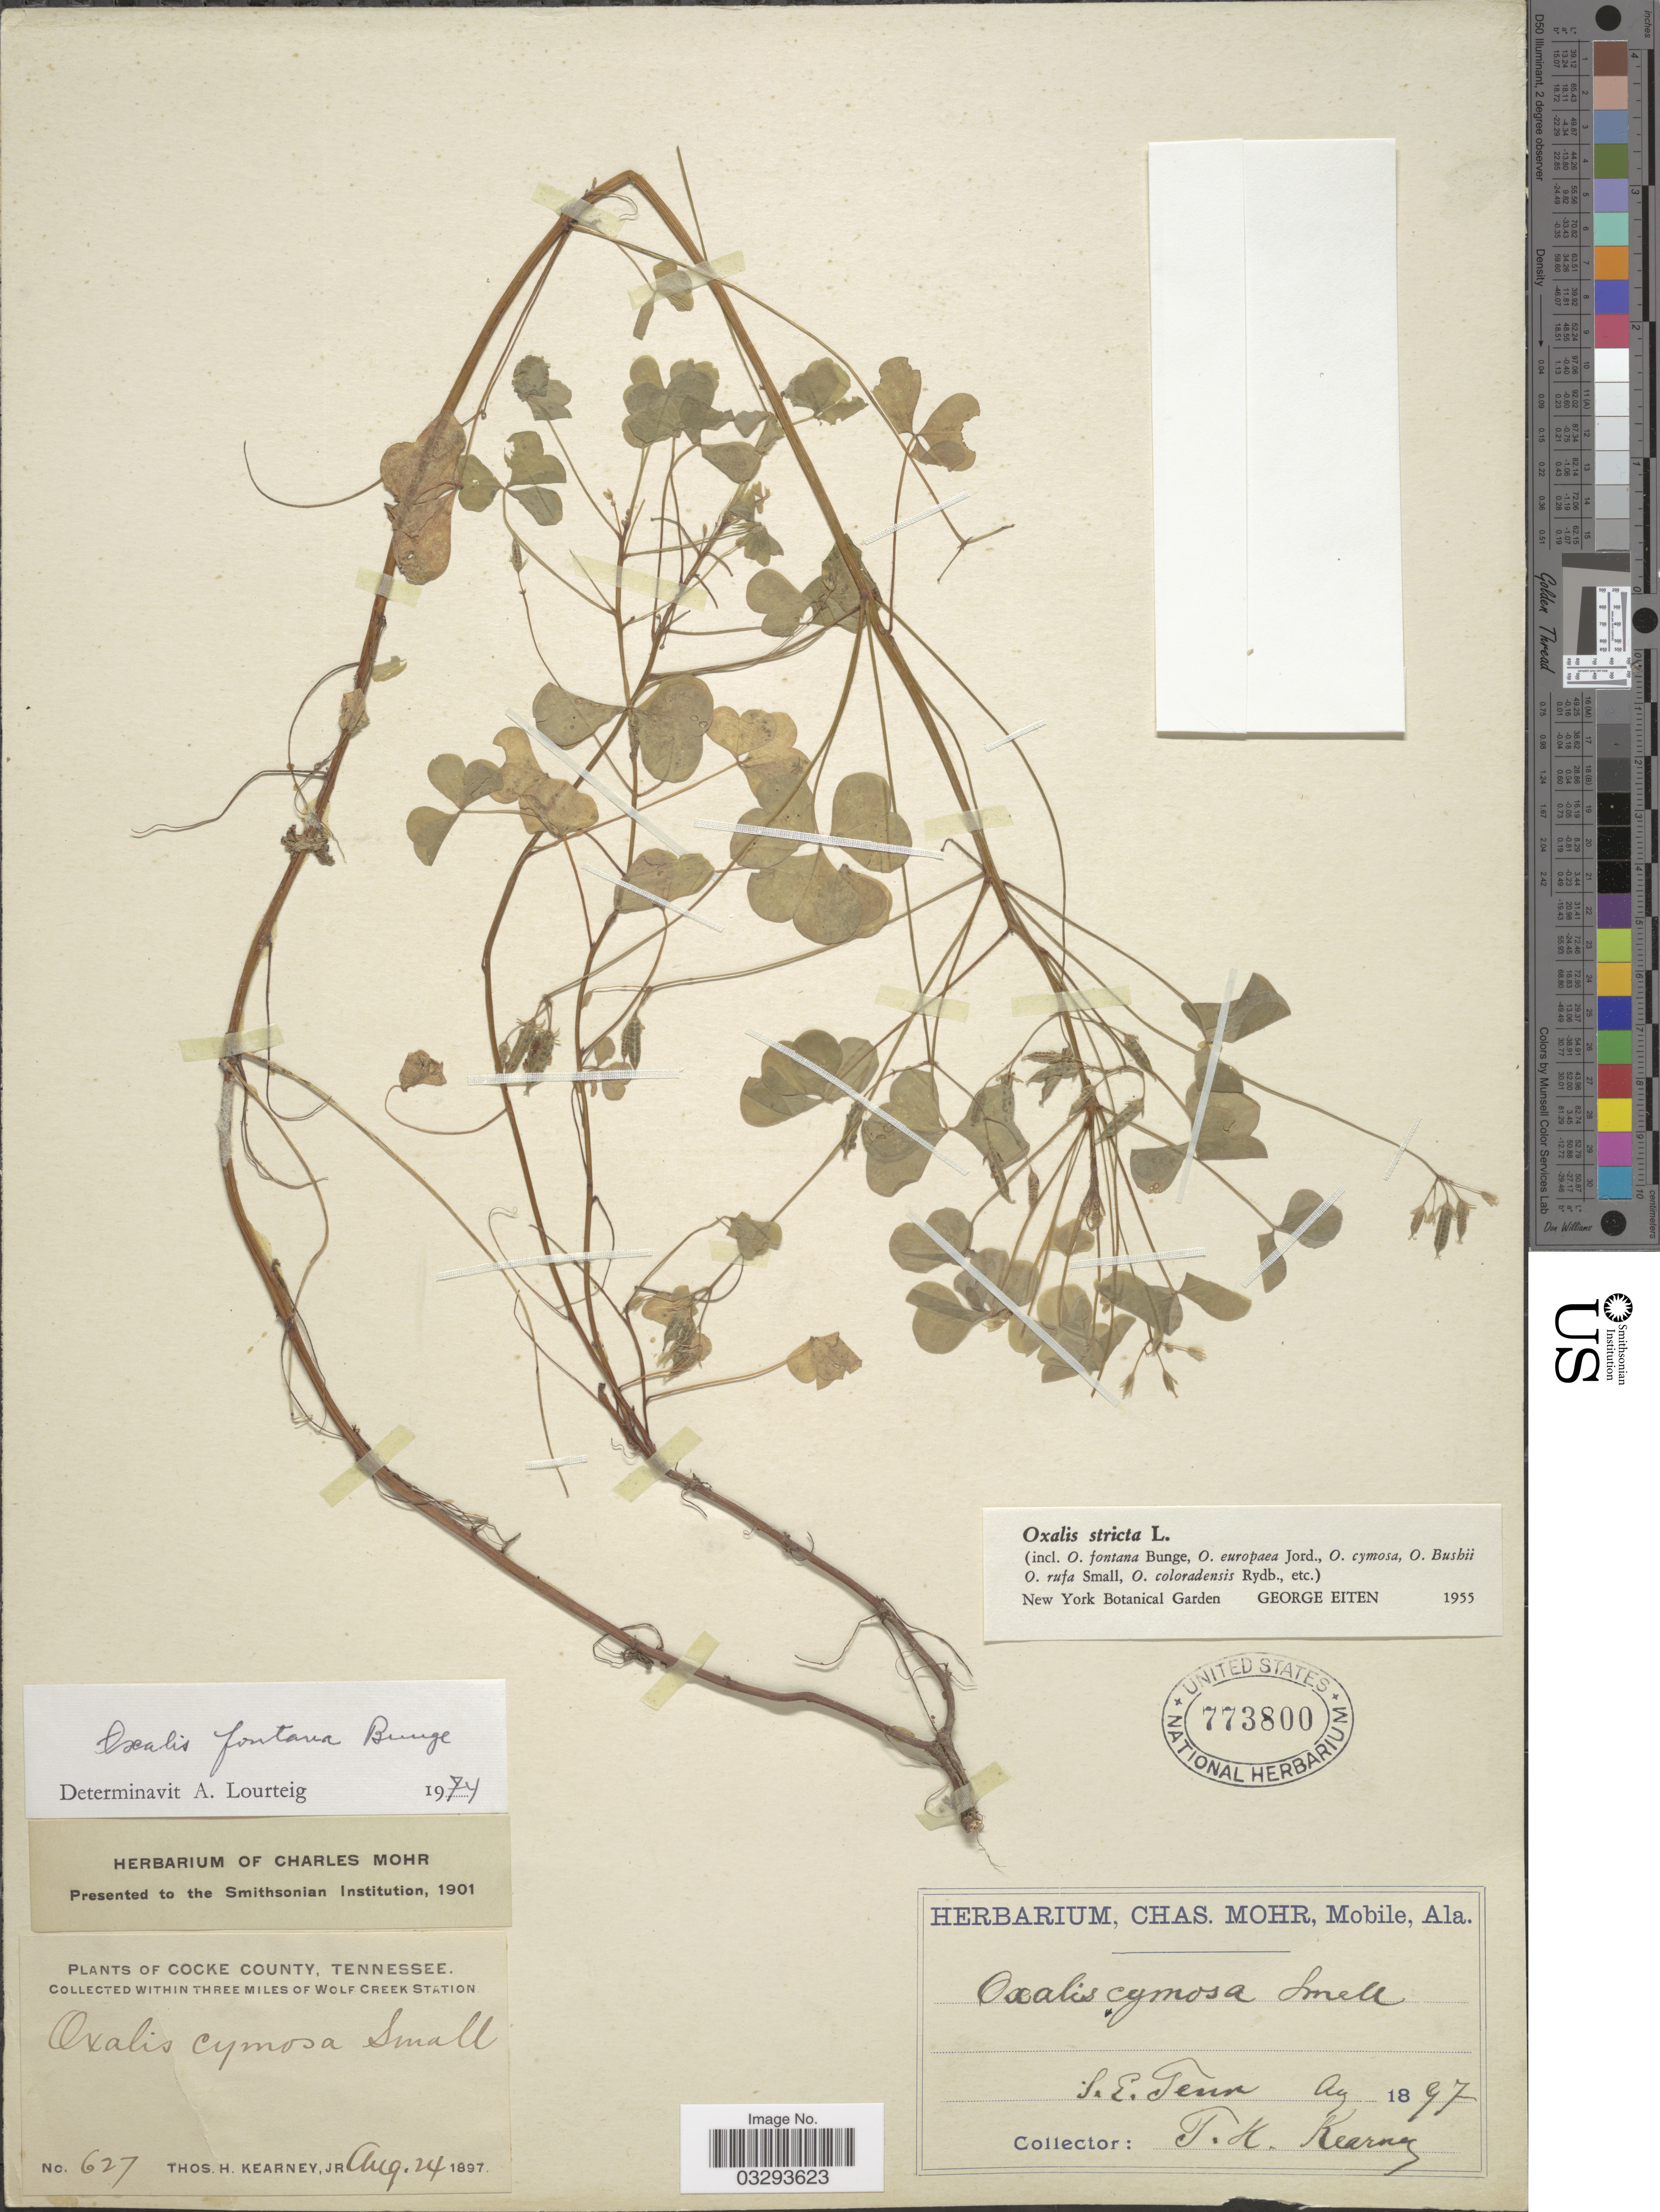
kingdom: Plantae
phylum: Tracheophyta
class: Magnoliopsida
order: Oxalidales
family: Oxalidaceae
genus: Oxalis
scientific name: Oxalis fontana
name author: Bunge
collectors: T. H. Kearney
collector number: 627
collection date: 1897-08-24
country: United States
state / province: Tennessee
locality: Cocke County. Within three miles of Wolf Creek Station. S. E. Tenn.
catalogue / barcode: US 773800